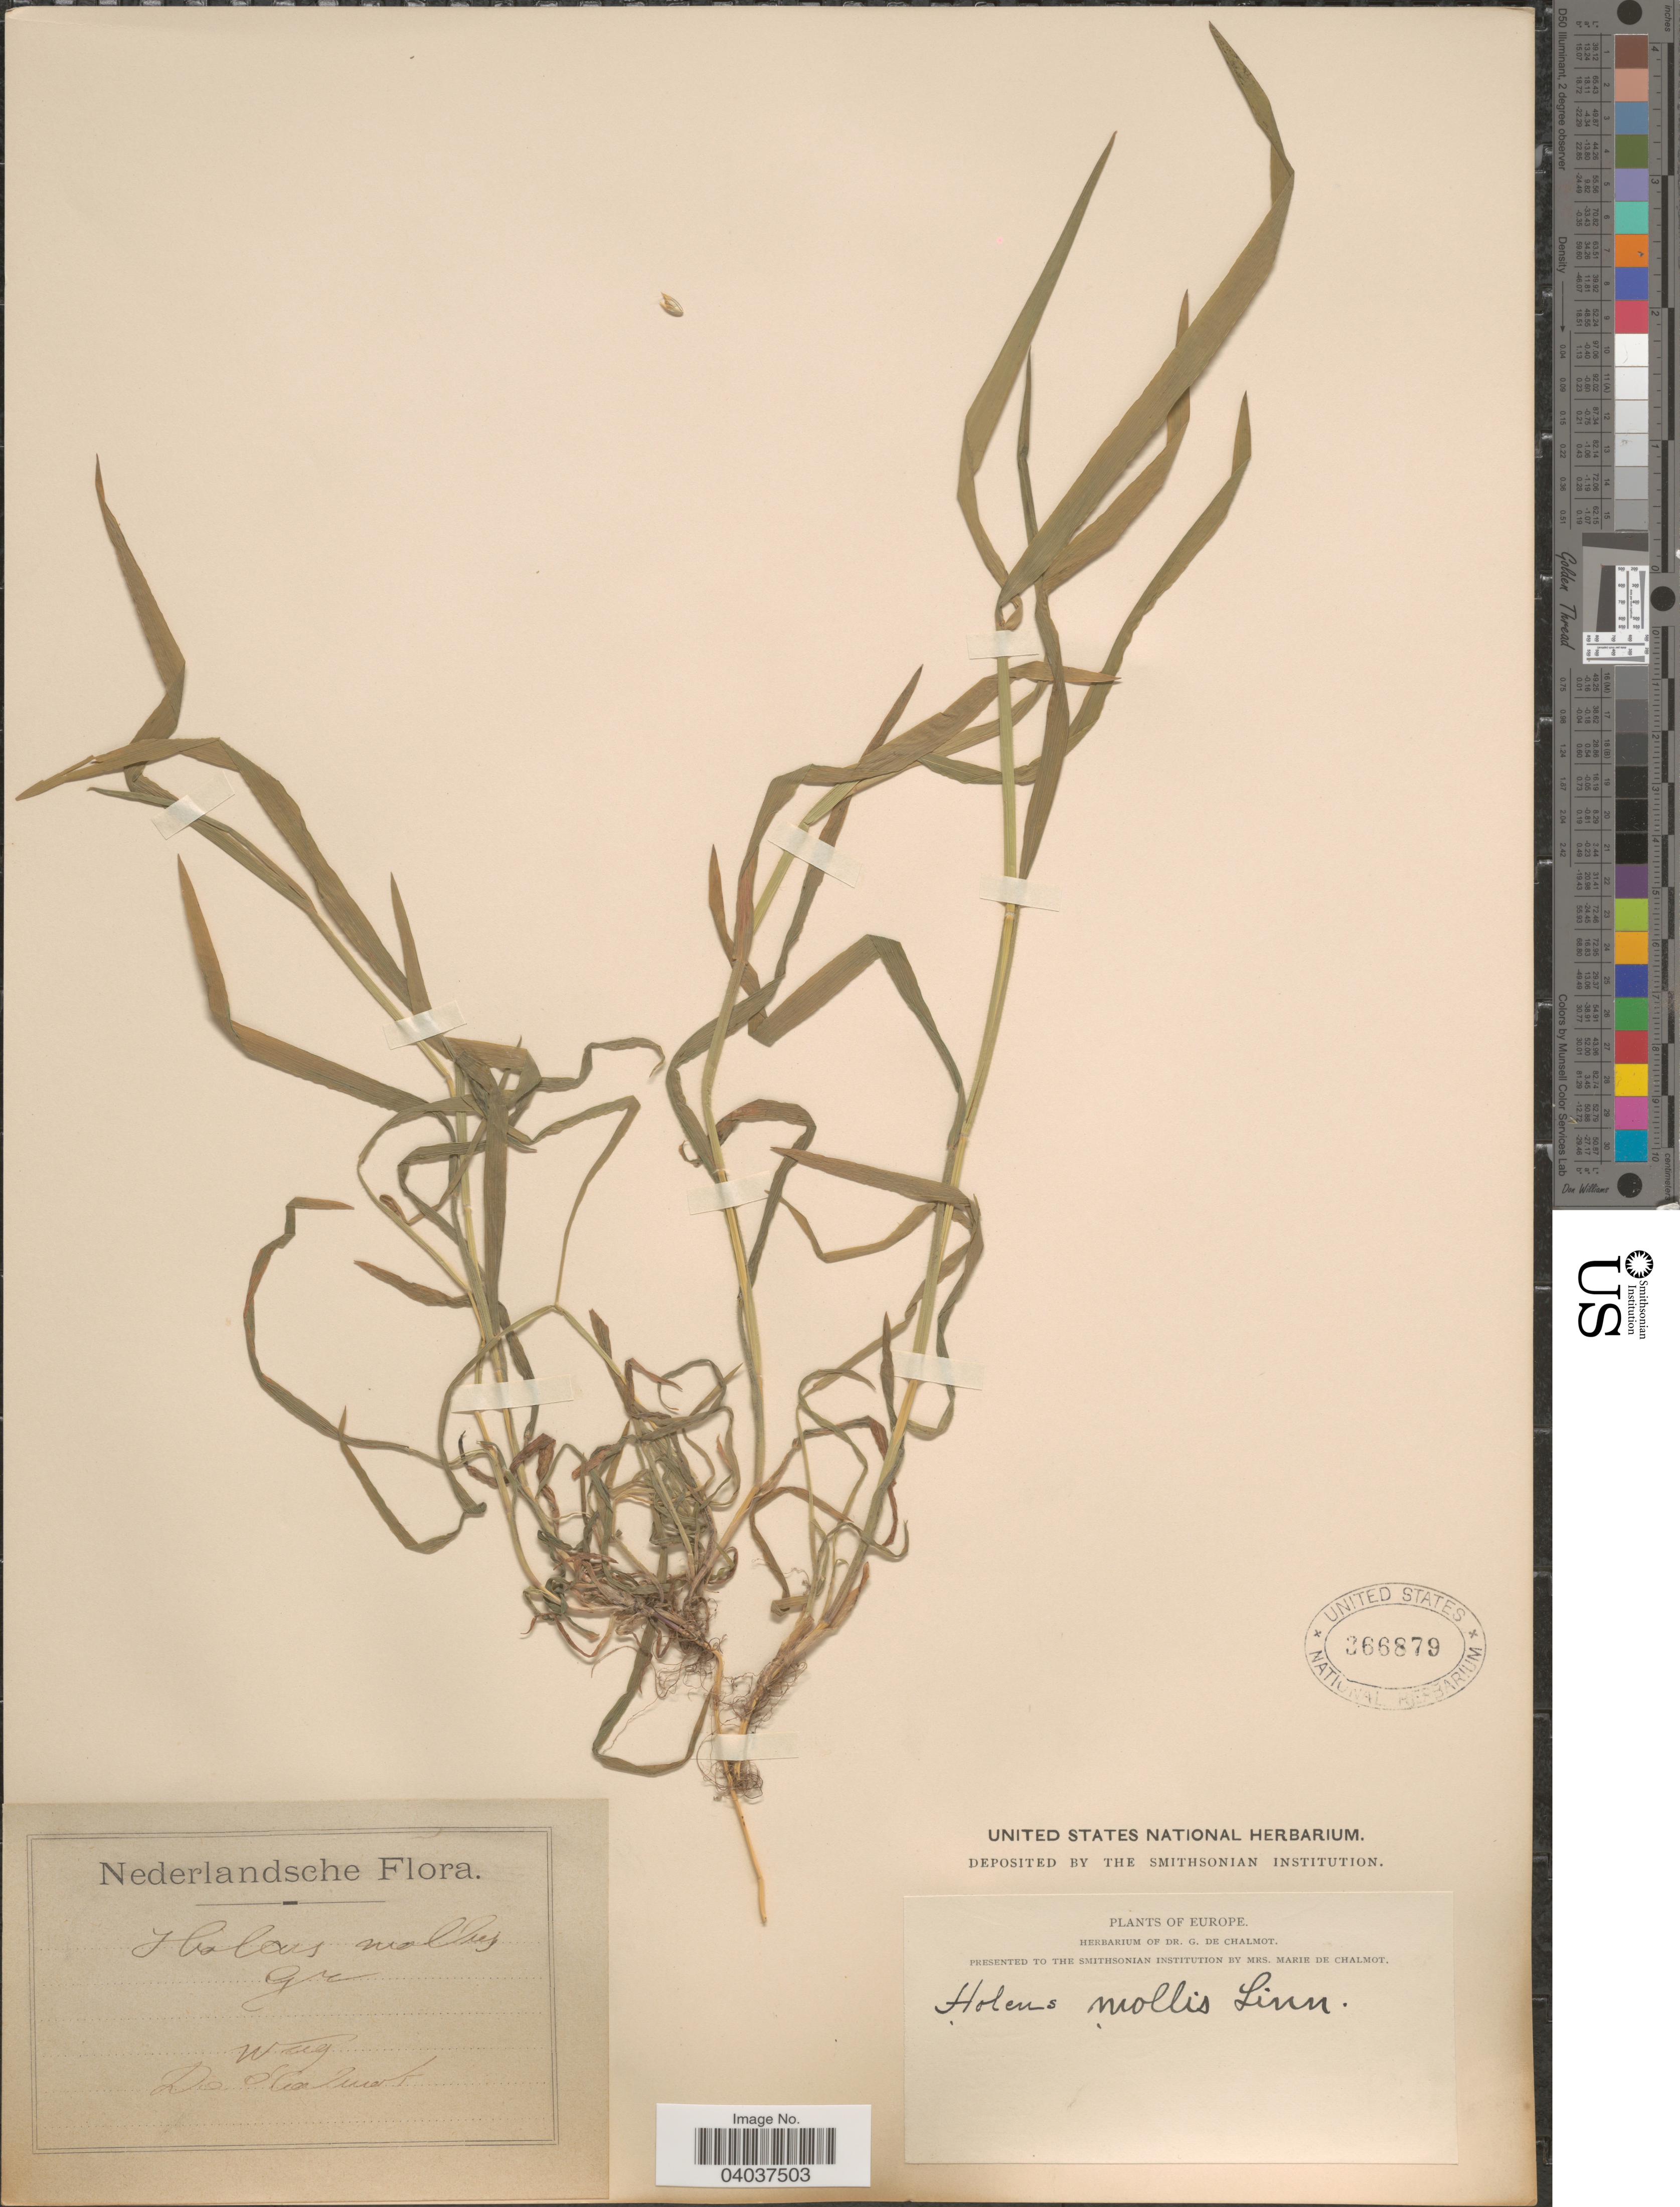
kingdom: Plantae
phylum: Tracheophyta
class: Liliopsida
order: Poales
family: Poaceae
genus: Holcus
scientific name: Holcus mollis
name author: L.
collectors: G. de Chalmot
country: Netherlands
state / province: Gelderland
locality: Nederlandsche. Wag.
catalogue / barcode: US 366879